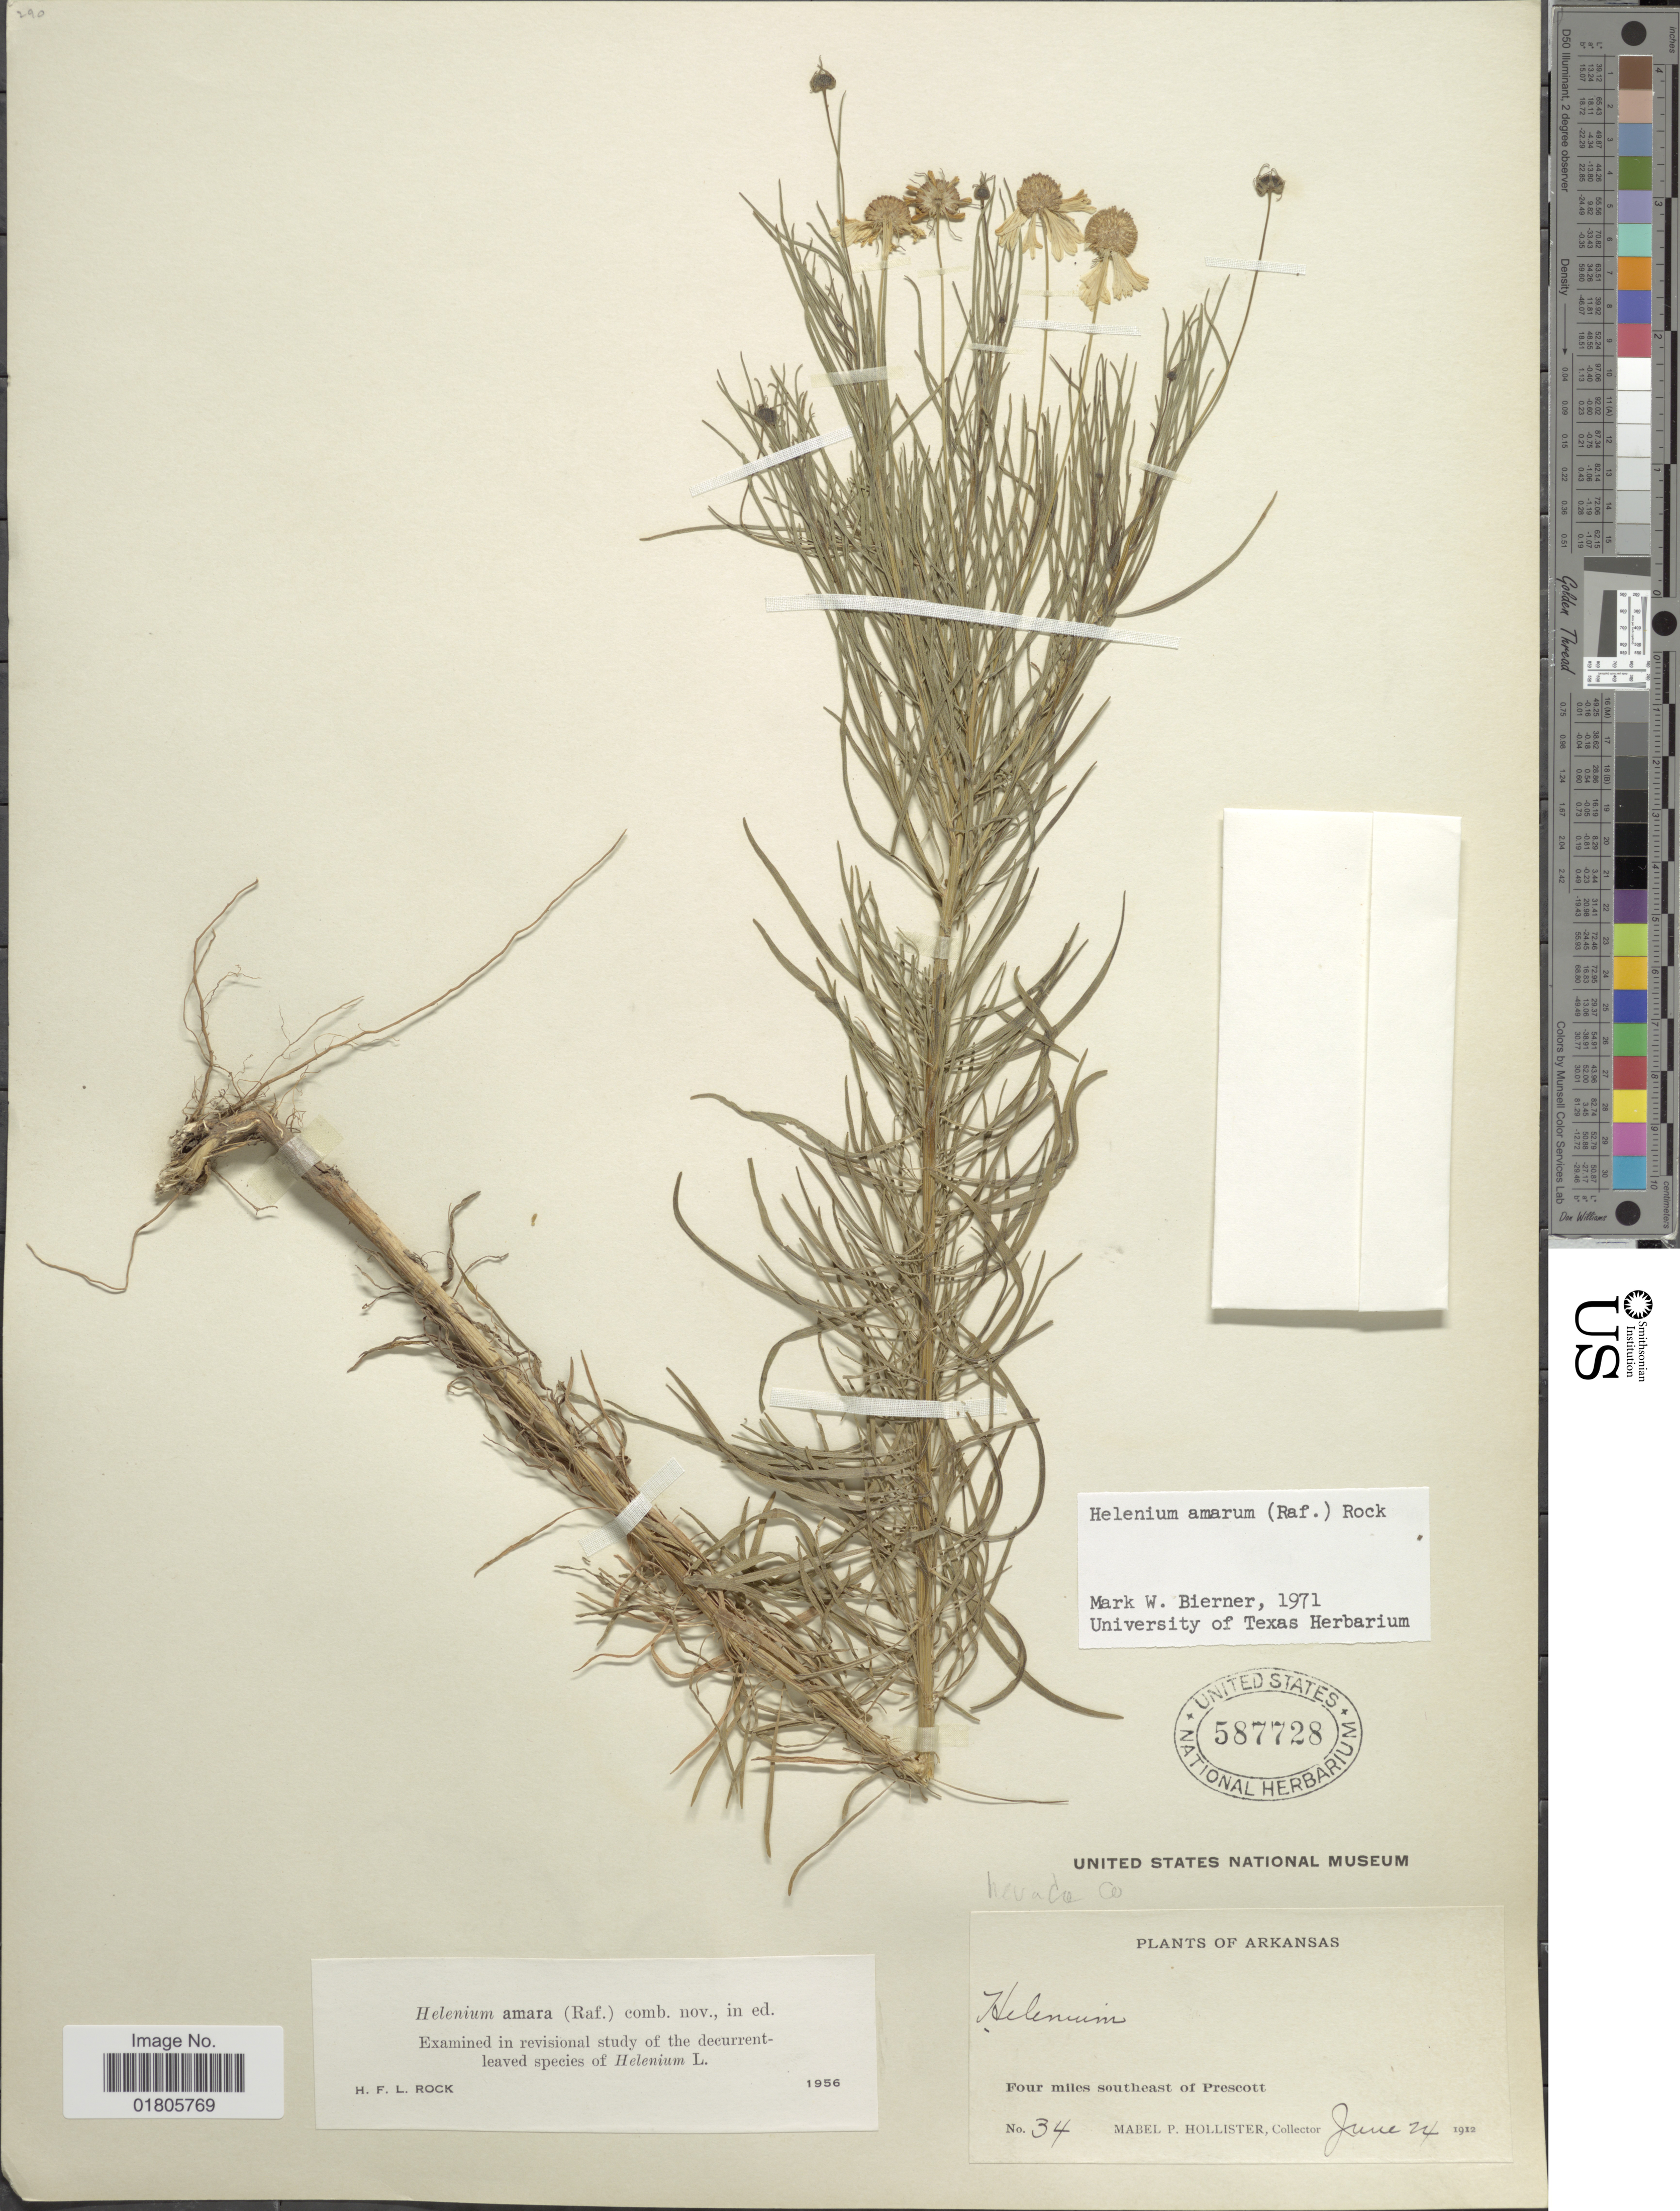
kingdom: Plantae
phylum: Tracheophyta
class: Magnoliopsida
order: Asterales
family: Asteraceae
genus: Helenium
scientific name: Helenium amarum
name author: (Raf.) H. Rock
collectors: M. Hollister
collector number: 34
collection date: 1912-06-24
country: United States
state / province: Arkansas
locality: Four miles southeast of Prescott. Nevada Co.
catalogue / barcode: US 587728